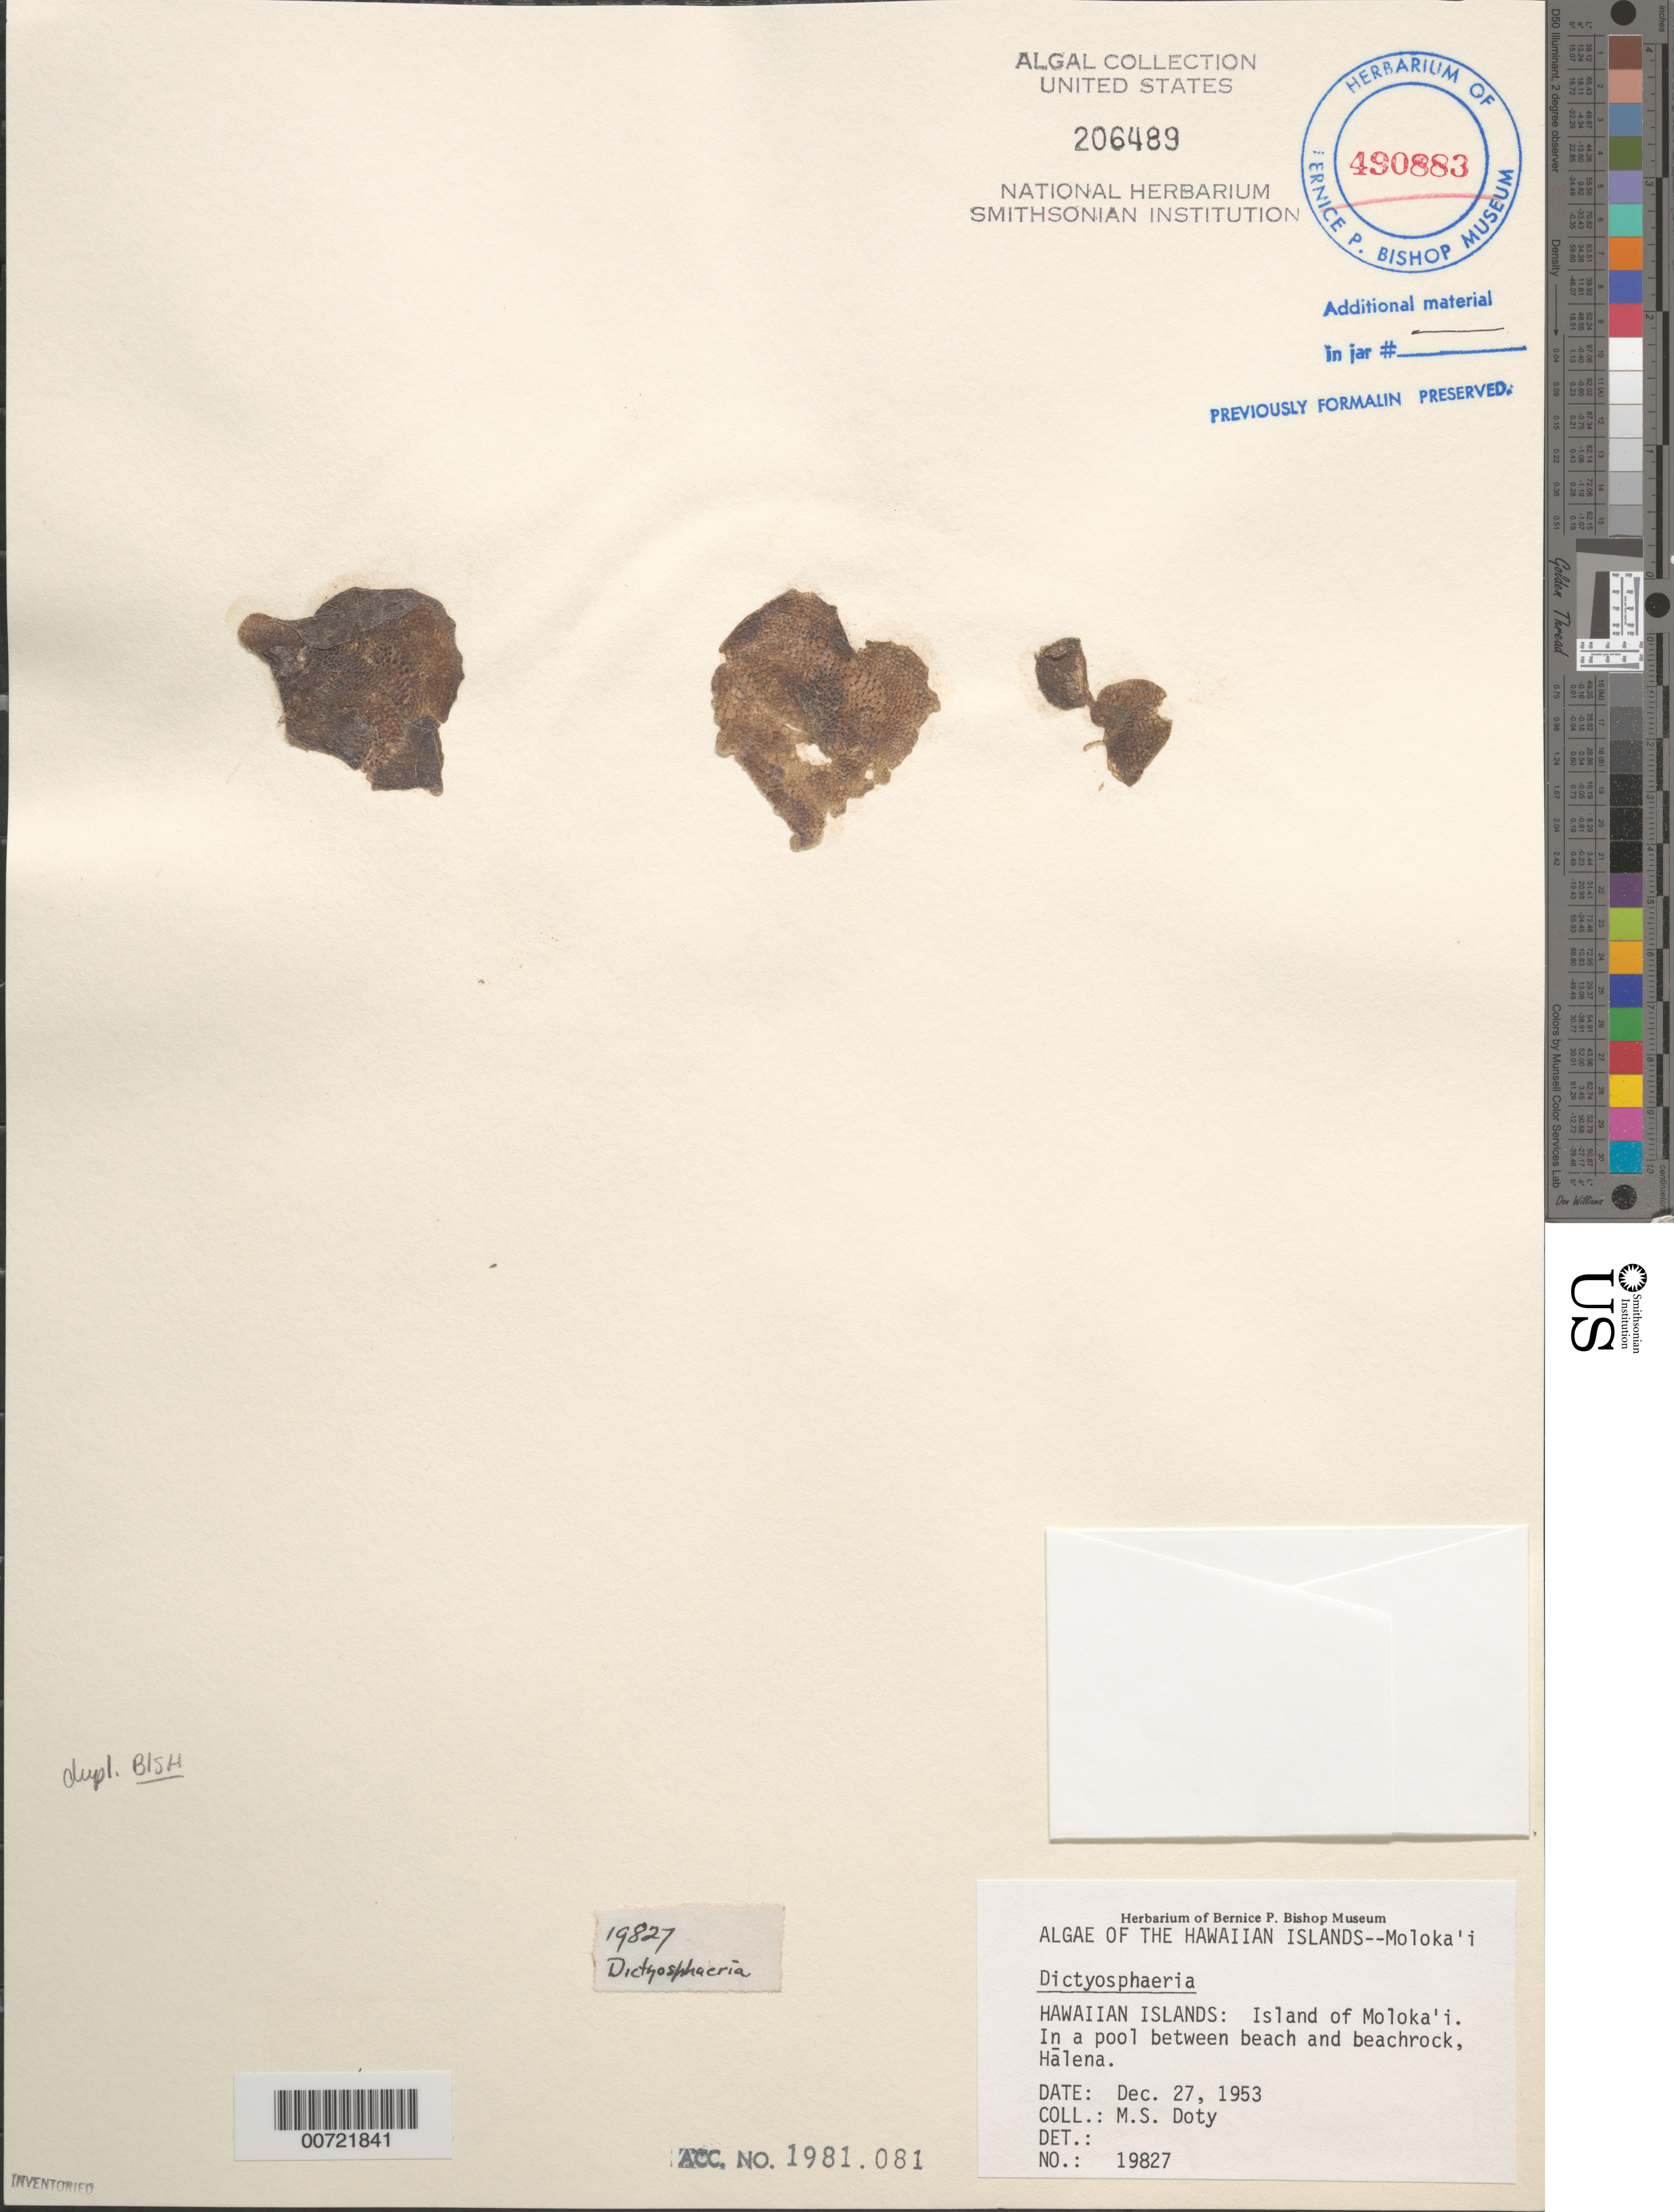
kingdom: Plantae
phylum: Chlorophyta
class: Ulvophyceae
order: Siphonocladales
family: Siphonocladaceae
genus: Dictyosphaeria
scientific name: Dictyosphaeria sp.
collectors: M. S. Doty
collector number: MSD 19827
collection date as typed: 27 Dec 1953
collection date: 1953-12-27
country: United States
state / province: Hawaii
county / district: Maui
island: Moloka'i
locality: Halena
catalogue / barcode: US 206489